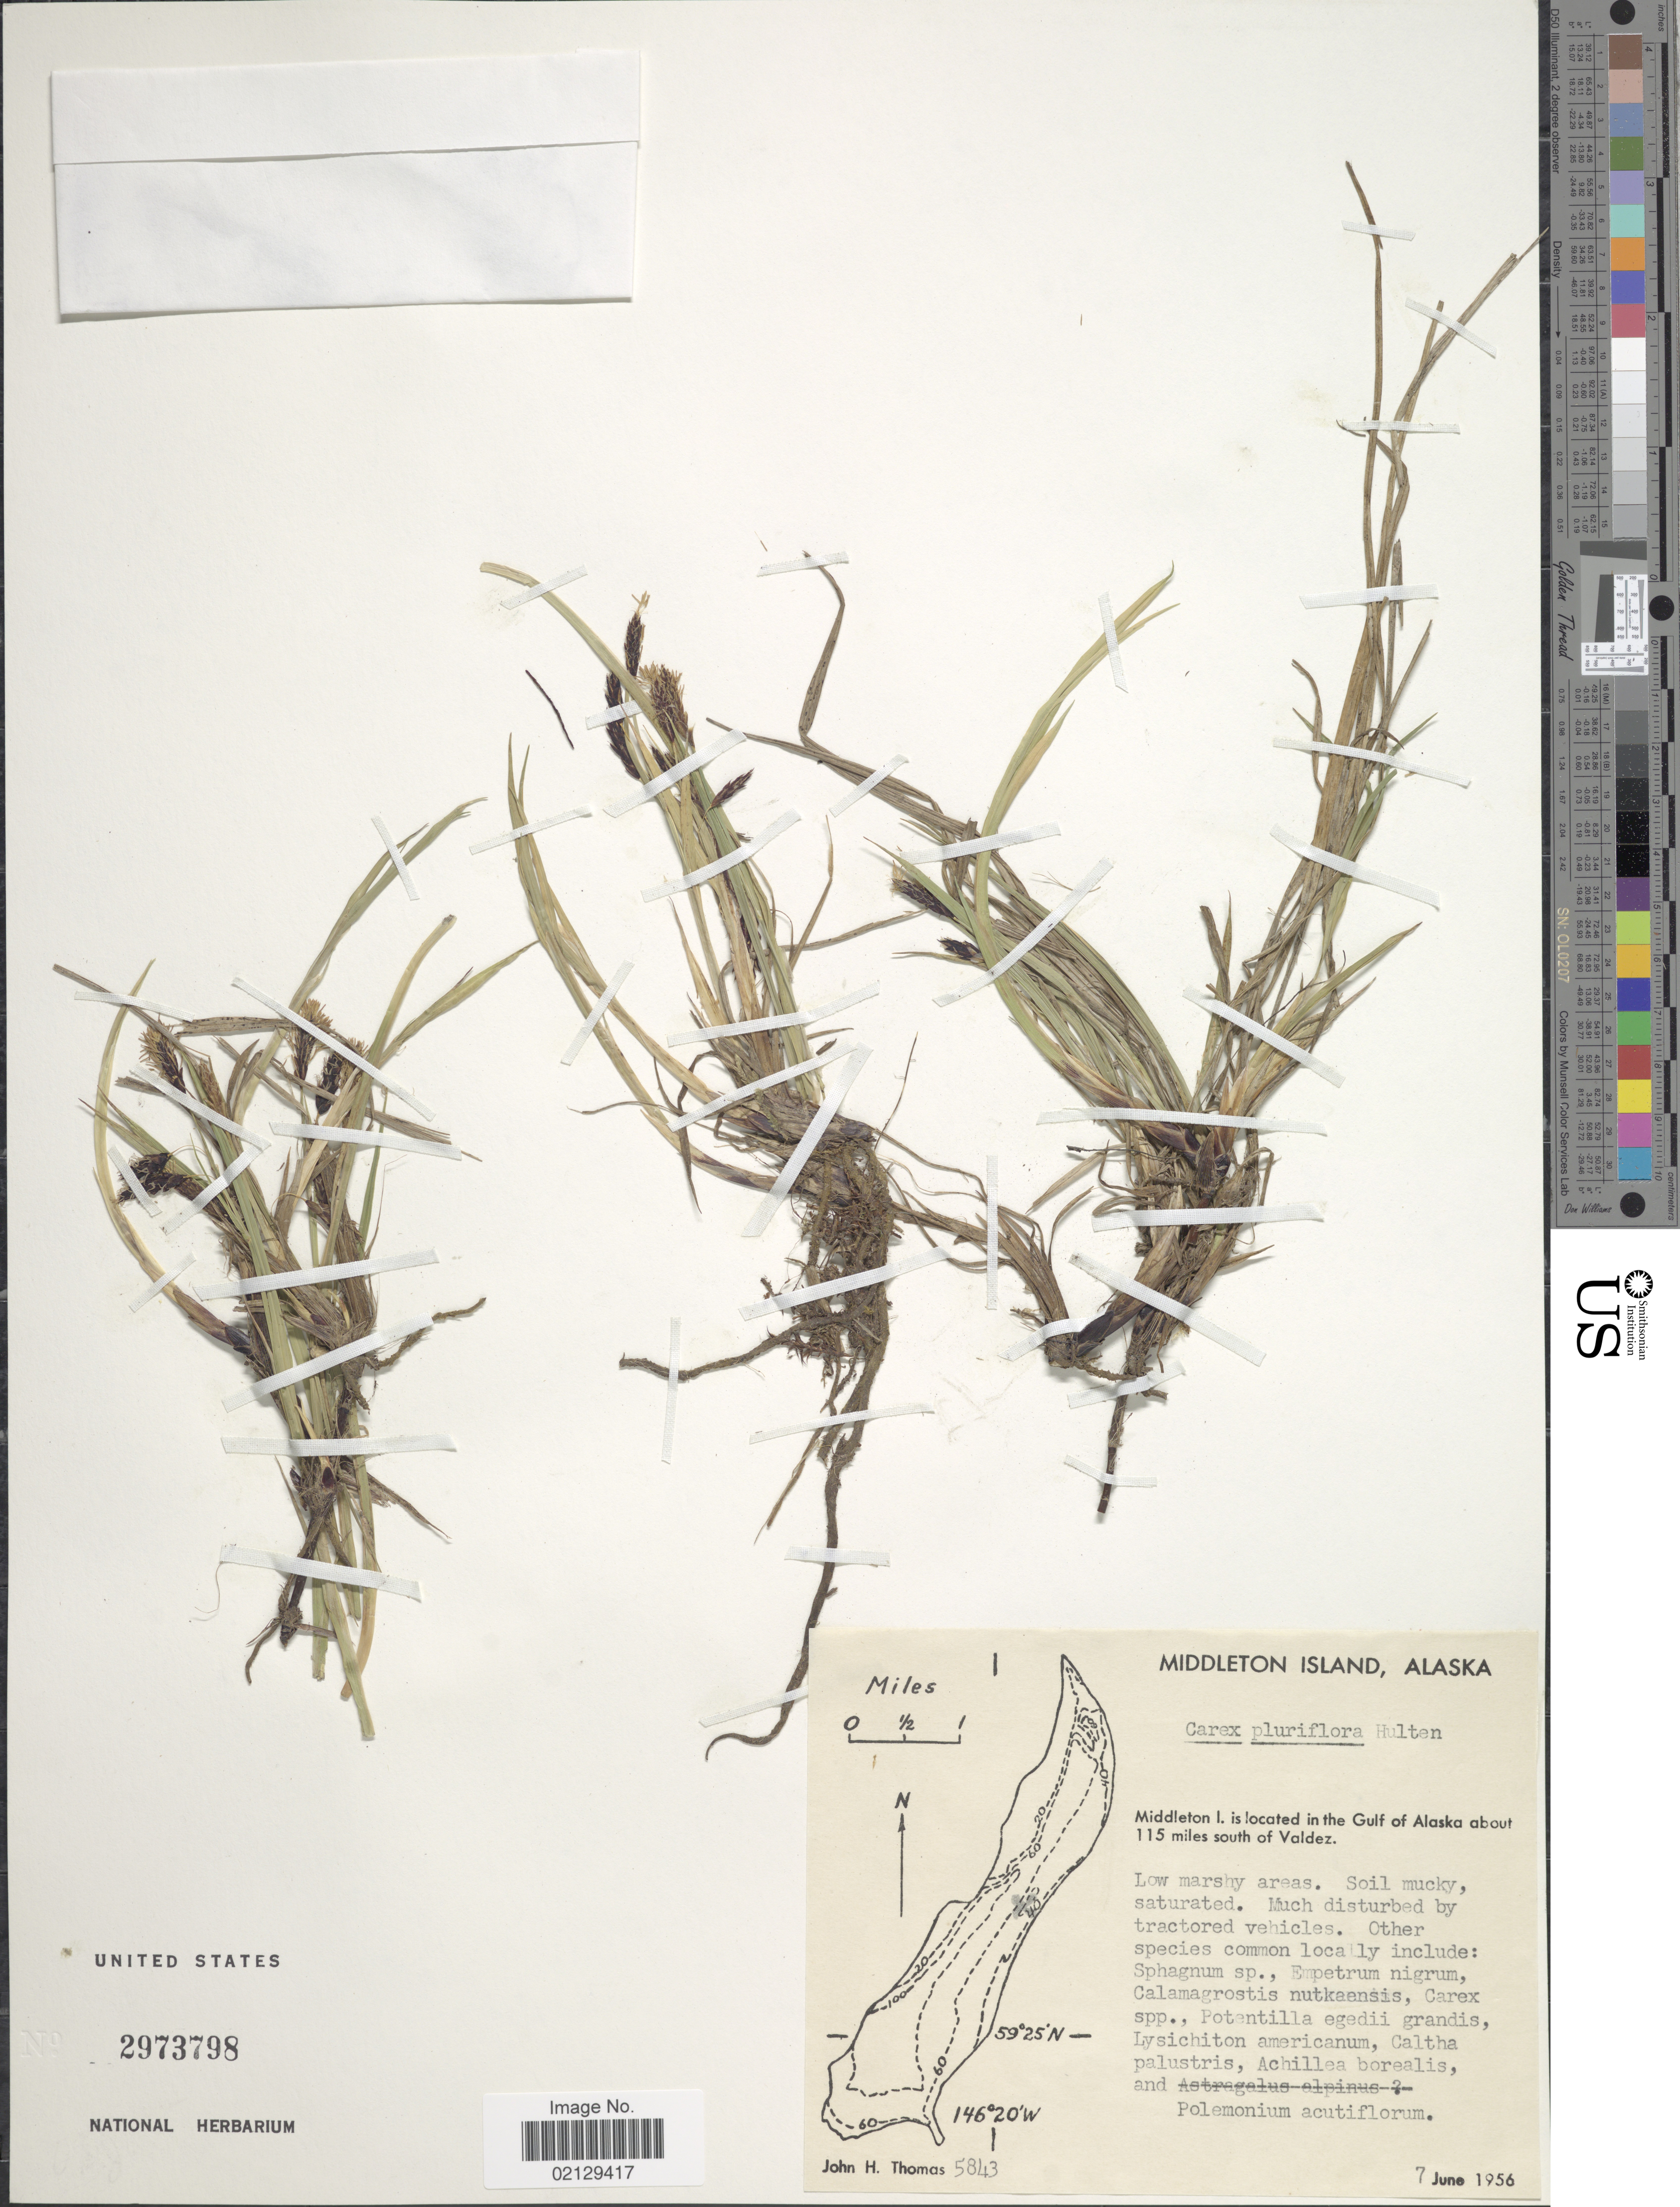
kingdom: Plantae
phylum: Tracheophyta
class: Liliopsida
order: Poales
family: Cyperaceae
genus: Carex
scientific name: Carex pluriflora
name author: Hultén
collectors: J. H. Thomas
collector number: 5843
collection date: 1956-06-07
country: United States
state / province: Alaska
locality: Middleton Island, Middleton I. is located in the Gulf of Alaska about 115 miles south of Valdez.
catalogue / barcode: US 2973798